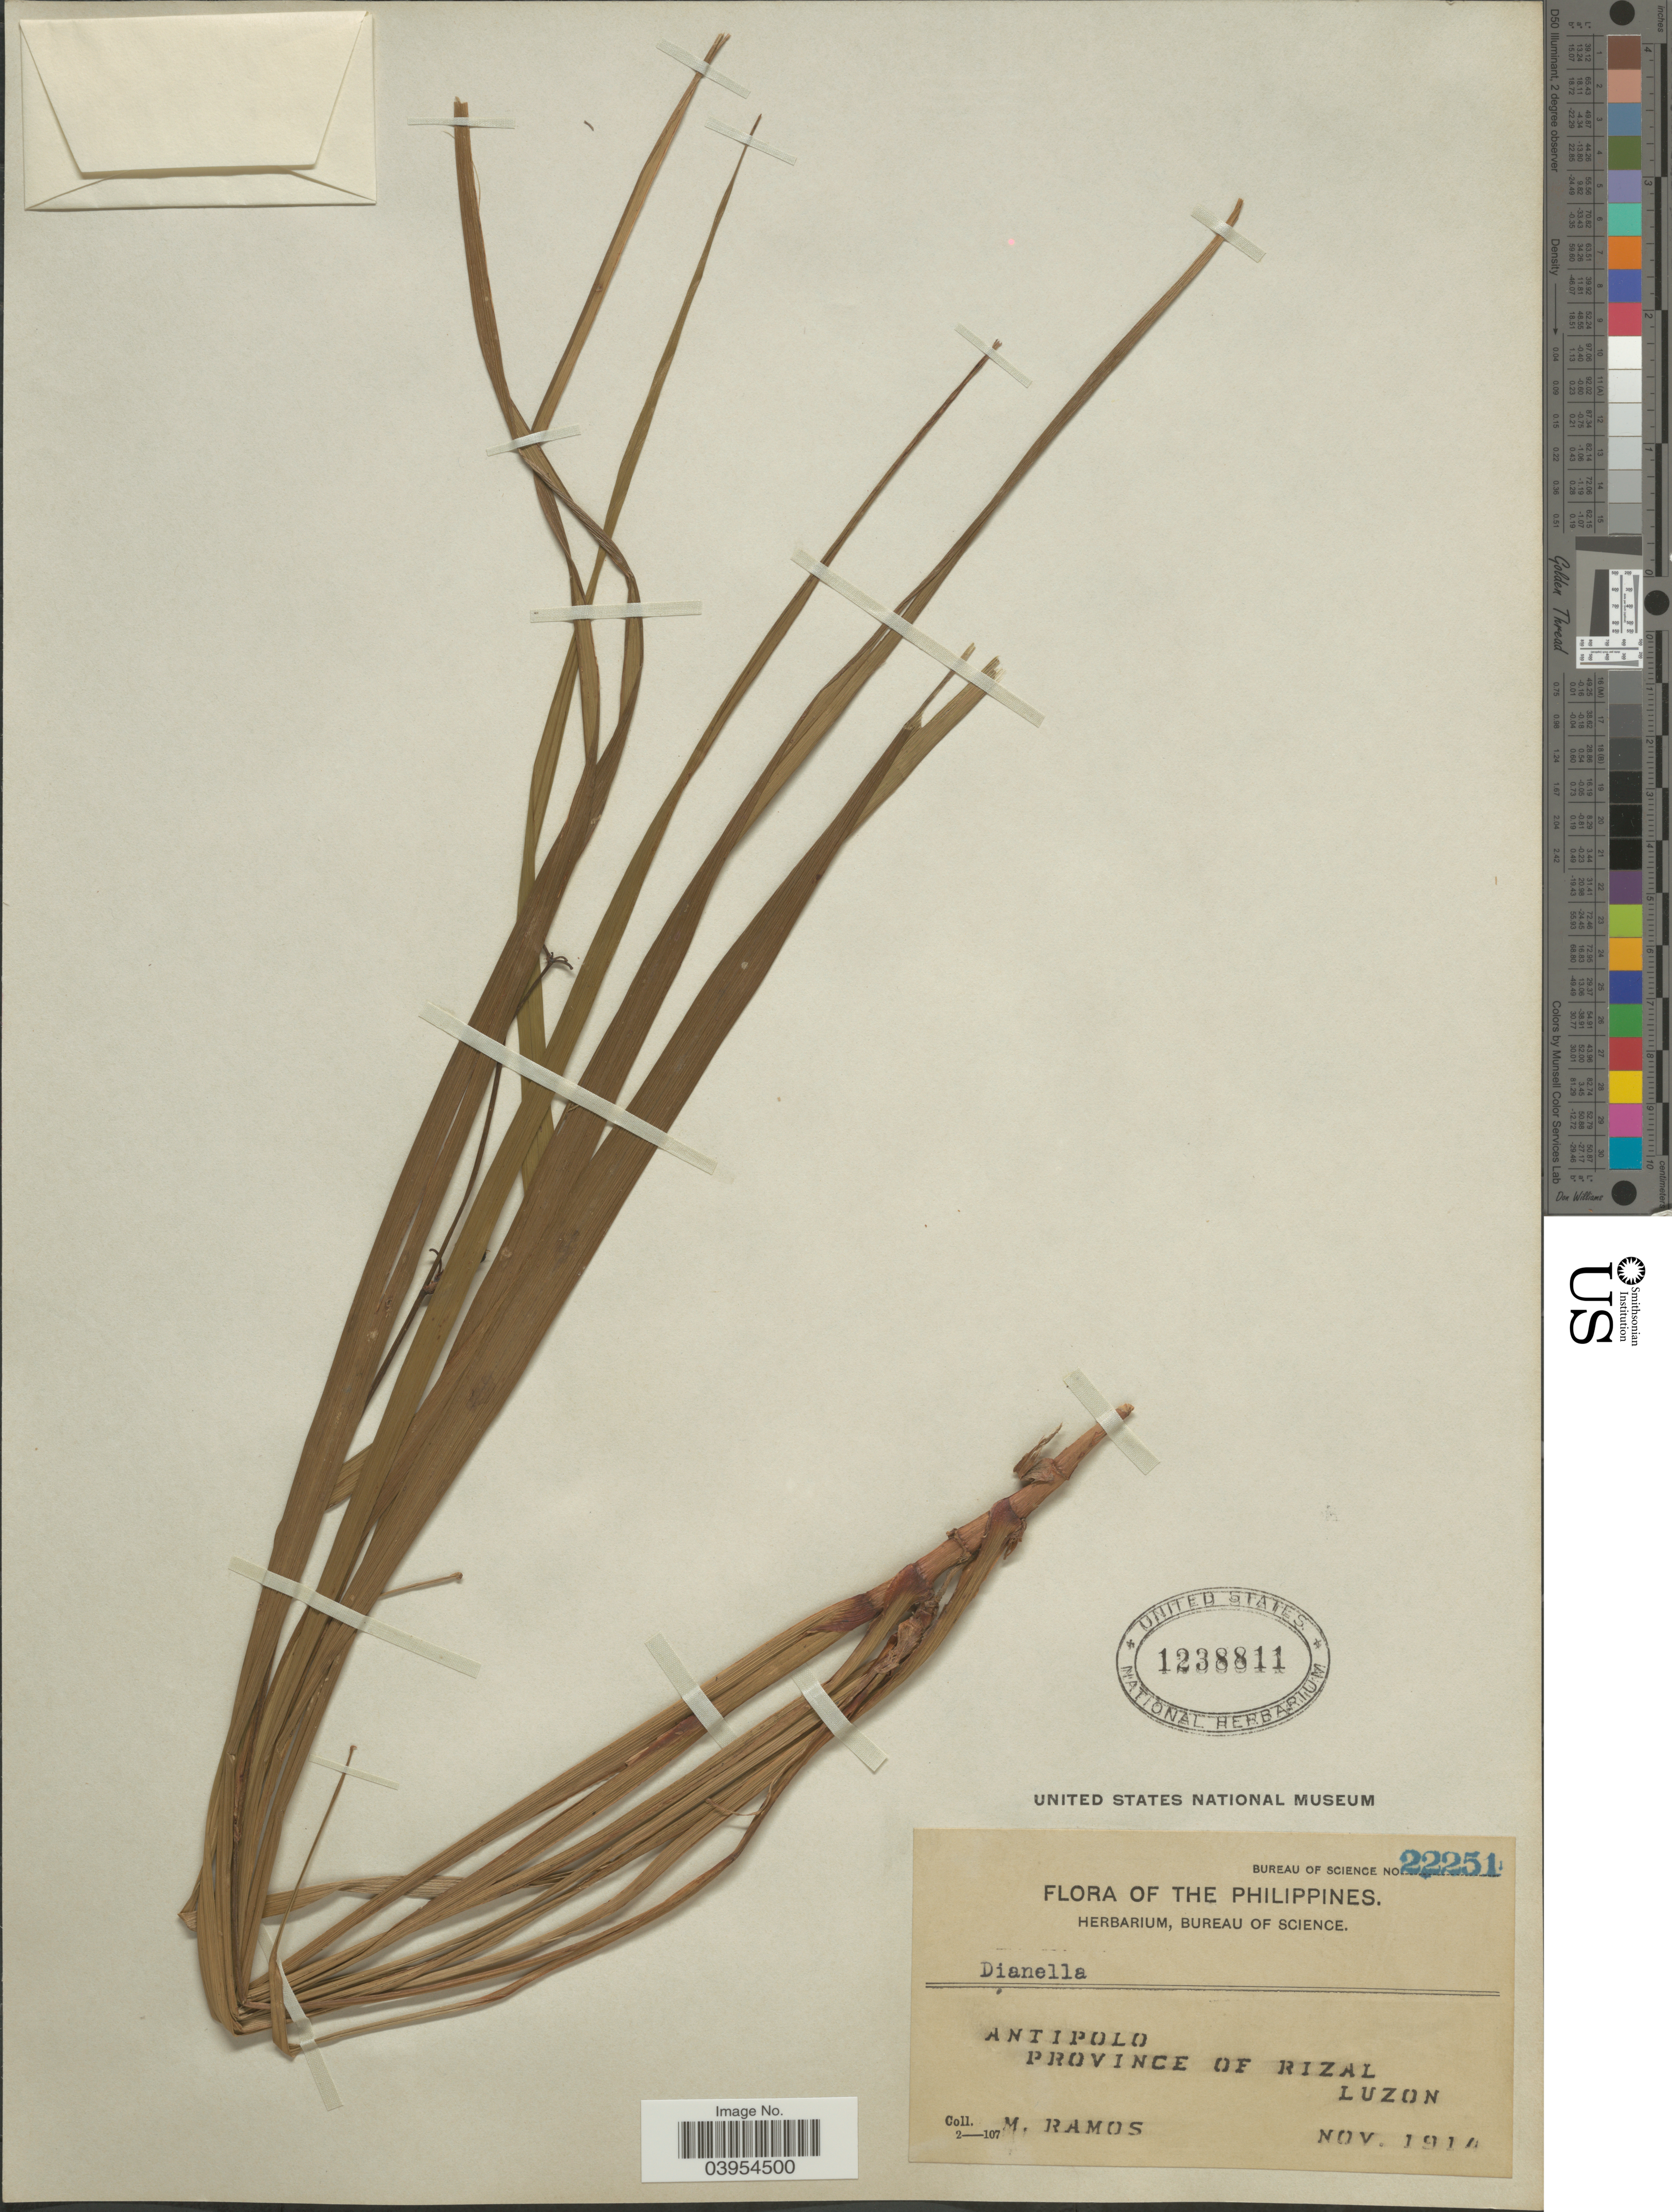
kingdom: Plantae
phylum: Tracheophyta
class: Liliopsida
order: Asparagales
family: Asphodelaceae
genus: Dianella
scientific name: Dianella caerulea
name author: Sims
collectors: M. Ramos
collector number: Bureau of Science 22251*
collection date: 1914-11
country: Philippines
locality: Antipolo. Province of Rizal, Luzon.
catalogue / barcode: US 1238811